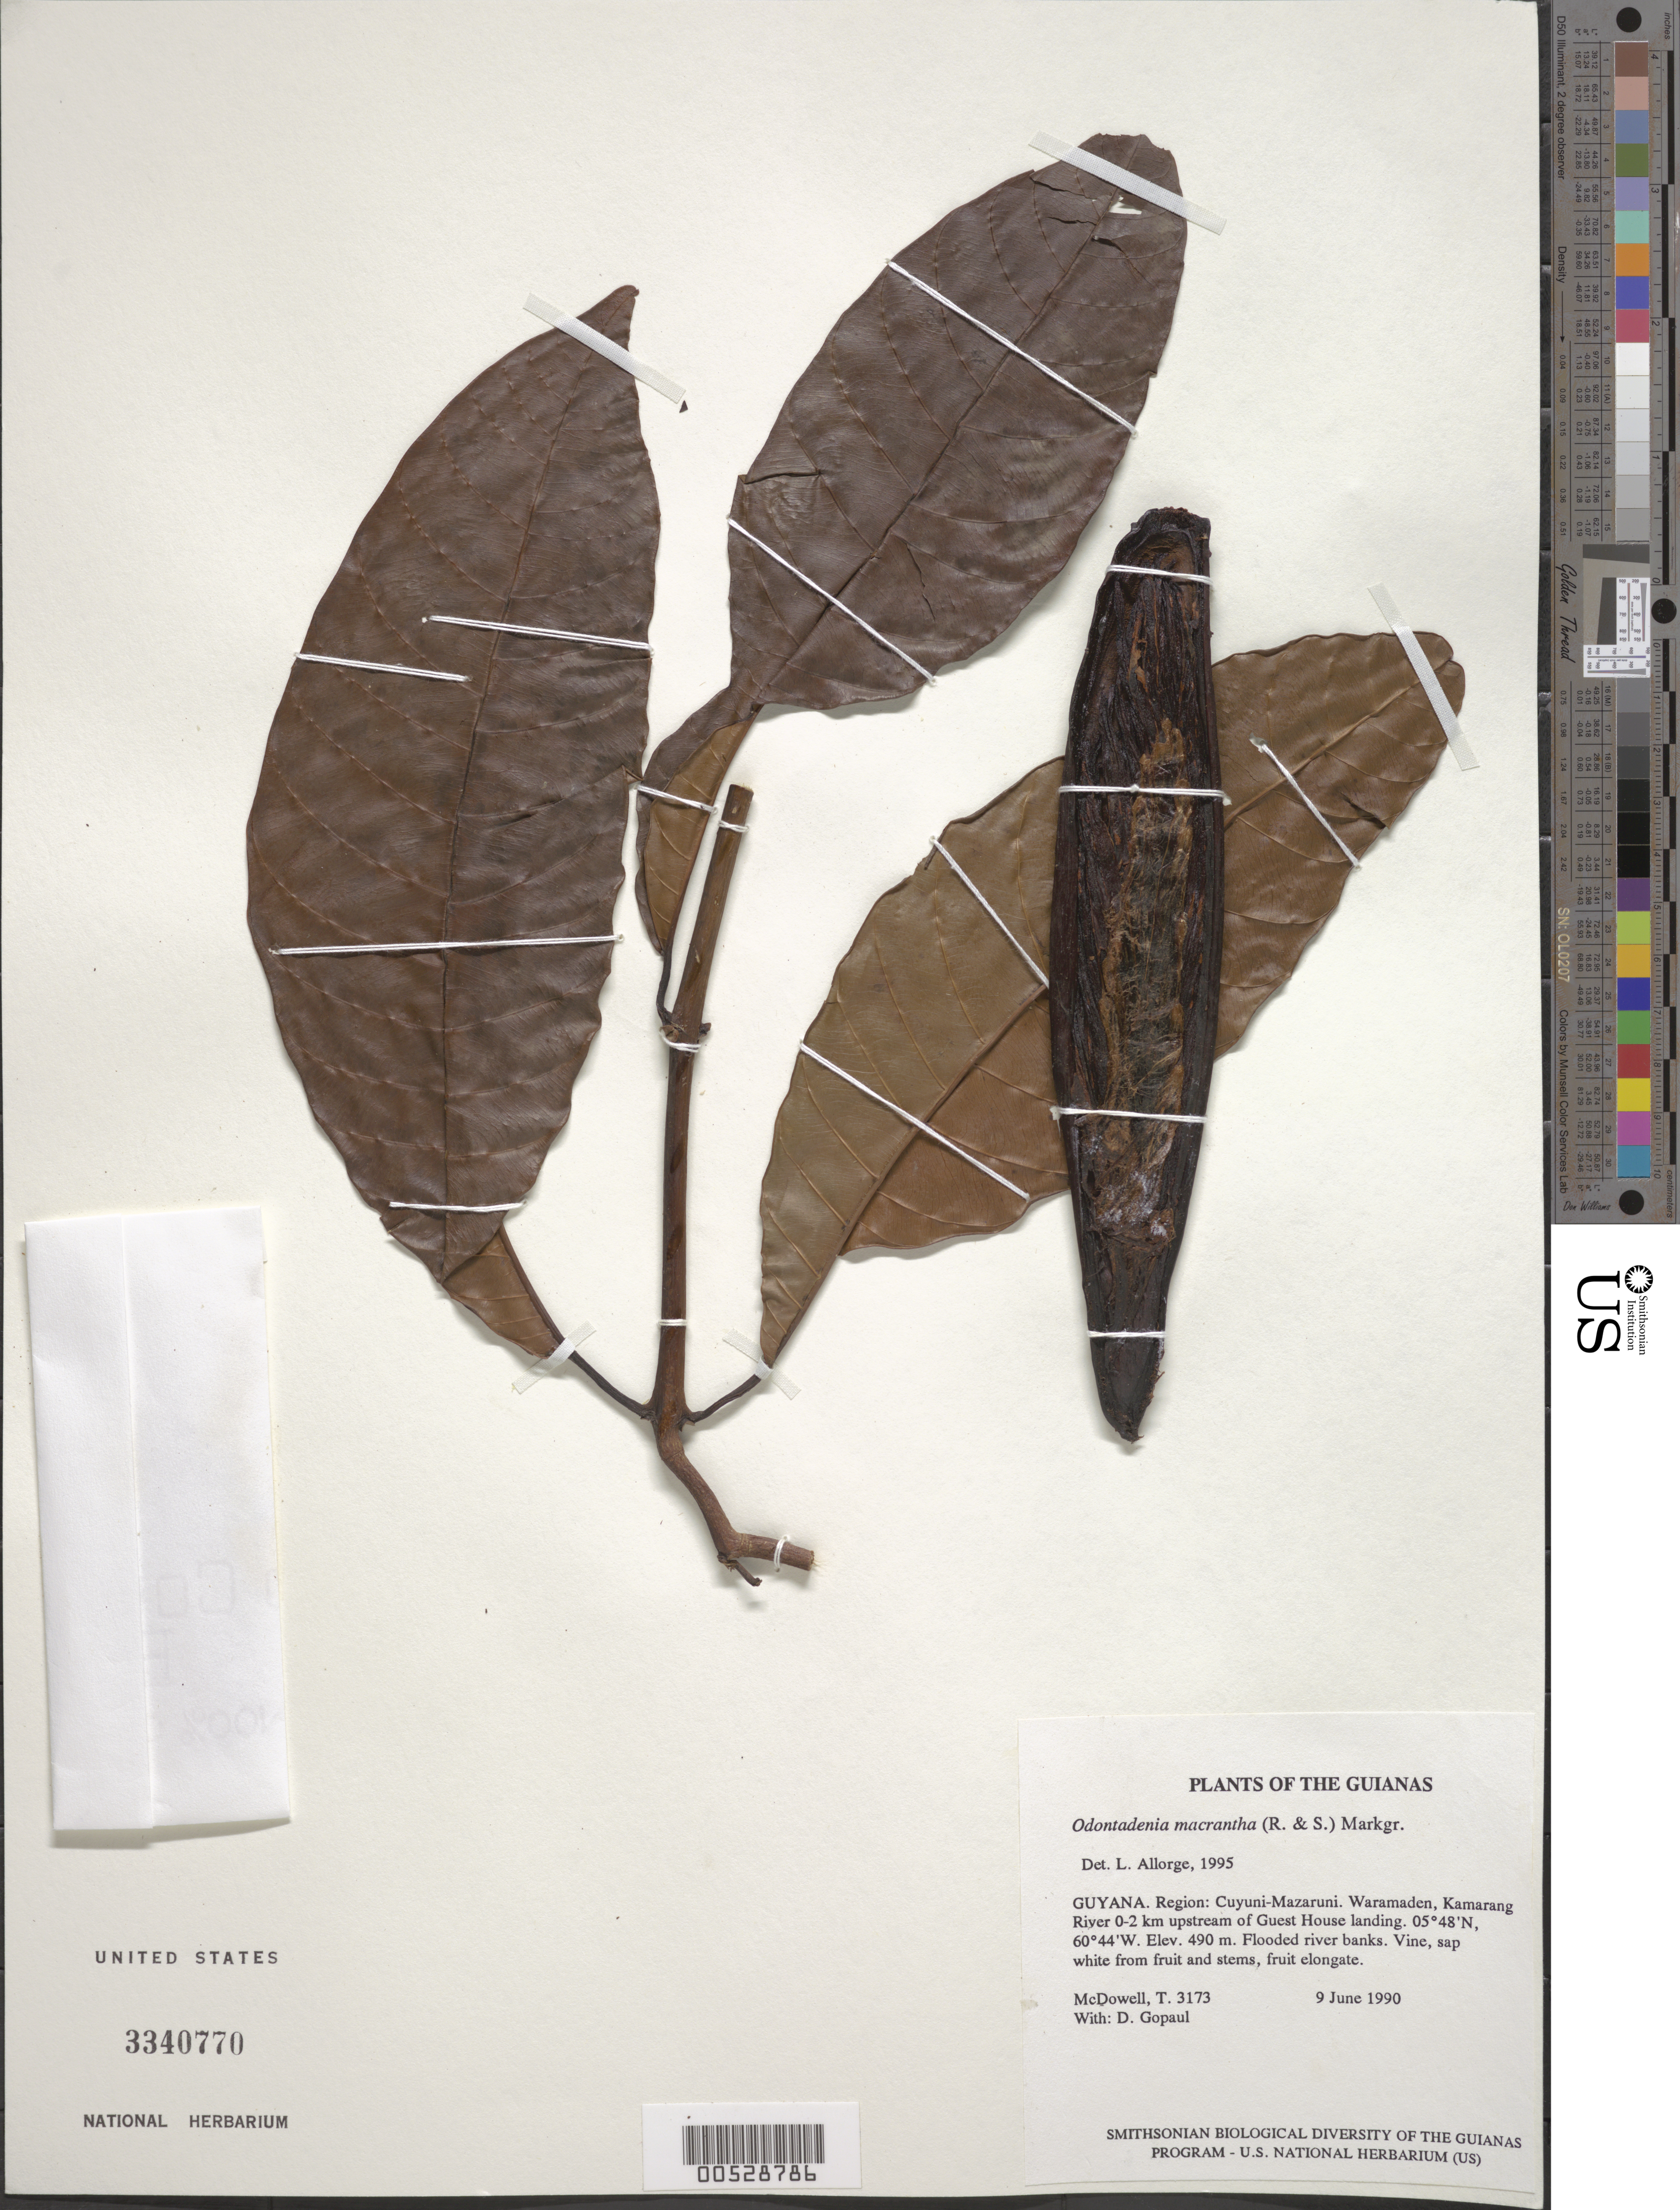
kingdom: Plantae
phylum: Tracheophyta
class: Magnoliopsida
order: Gentianales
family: Apocynaceae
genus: Odontadenia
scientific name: Odontadenia macrantha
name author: (Roem. & Schult.) Markgr.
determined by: Allorge, L.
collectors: T. McDowell & D. Gopaul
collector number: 3173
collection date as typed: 9 June 1990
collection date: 1990-06-09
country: Guyana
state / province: Cuyuni-Mazaruni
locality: Waramaden, Kamarang River 0-2 km upstream of Guest House landing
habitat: Flooded river banks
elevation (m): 490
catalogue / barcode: US 3340770